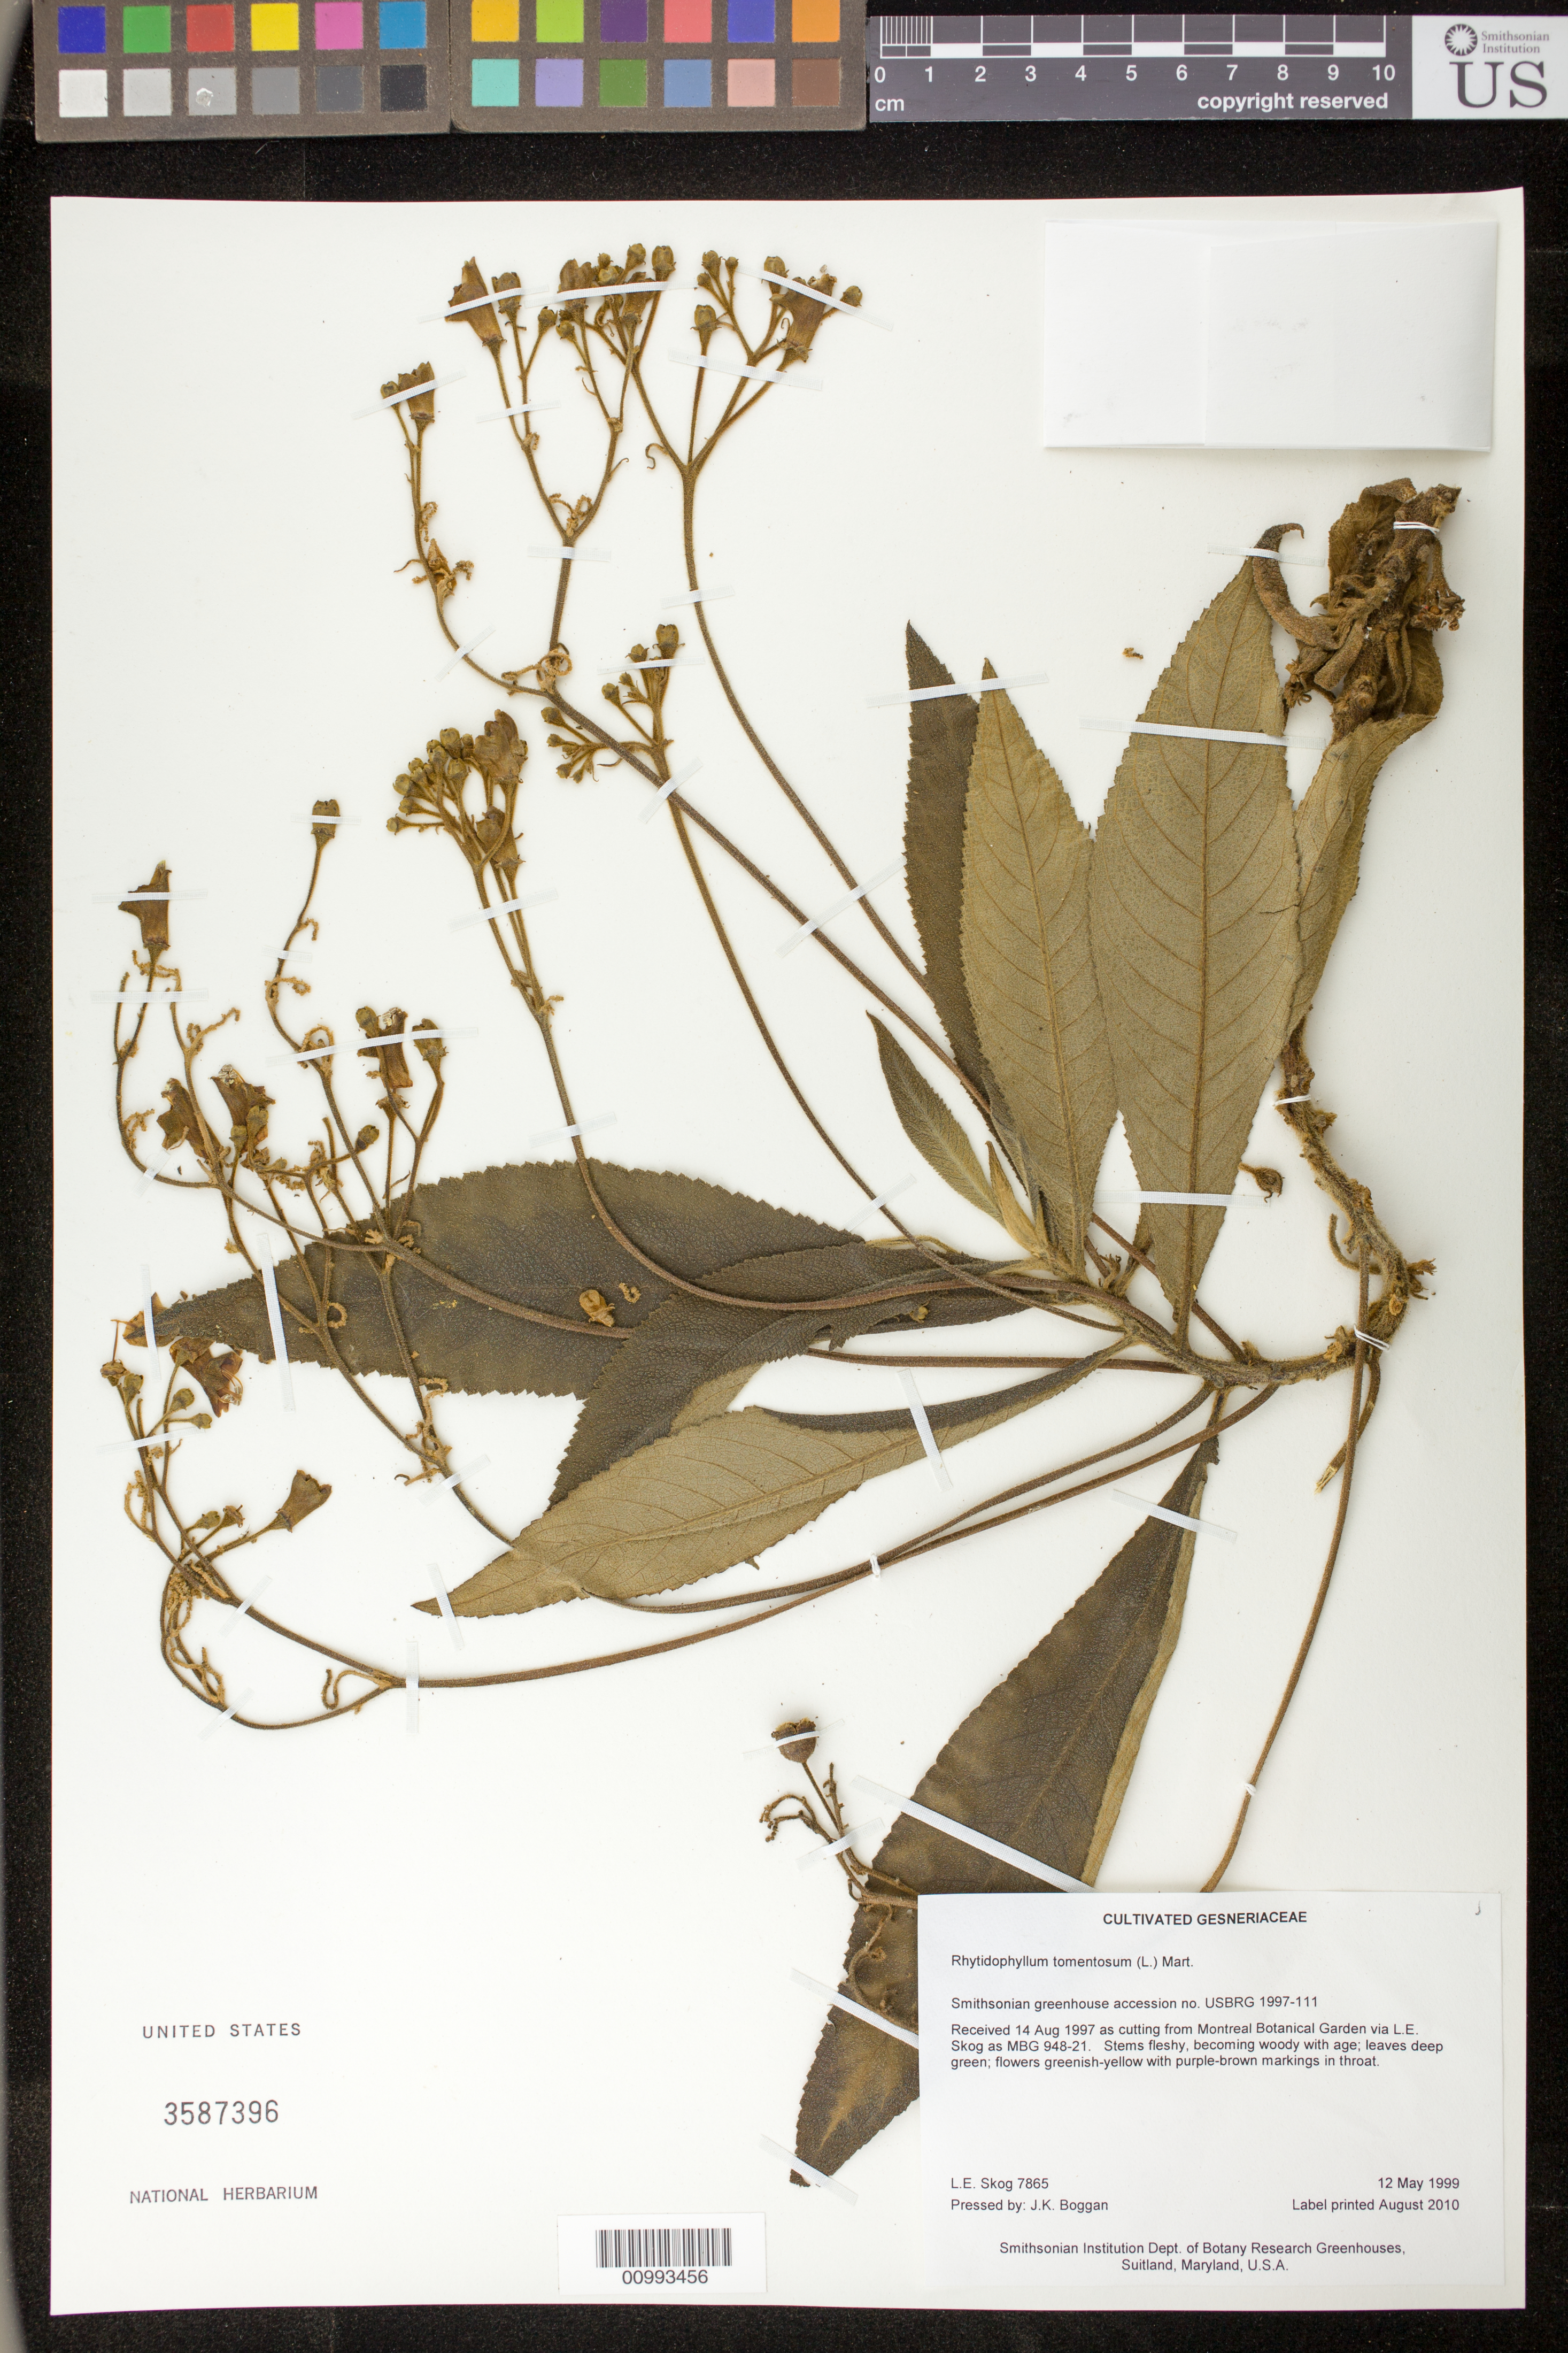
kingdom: Plantae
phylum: Tracheophyta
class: Magnoliopsida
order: Lamiales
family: Gesneriaceae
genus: Rhytidophyllum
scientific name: Rhytidophyllum tomentosum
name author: (L.) Mart.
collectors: L. E. Skog & J. K. Boggan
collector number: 7865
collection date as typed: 12 May 1999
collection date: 1999-05-12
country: United States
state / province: Maryland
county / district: Prince George's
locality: Smithsonian Institution Dept. of Botany Research Greenhouses, Suitland, Maryland, U.S.A.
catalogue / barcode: US 3587396